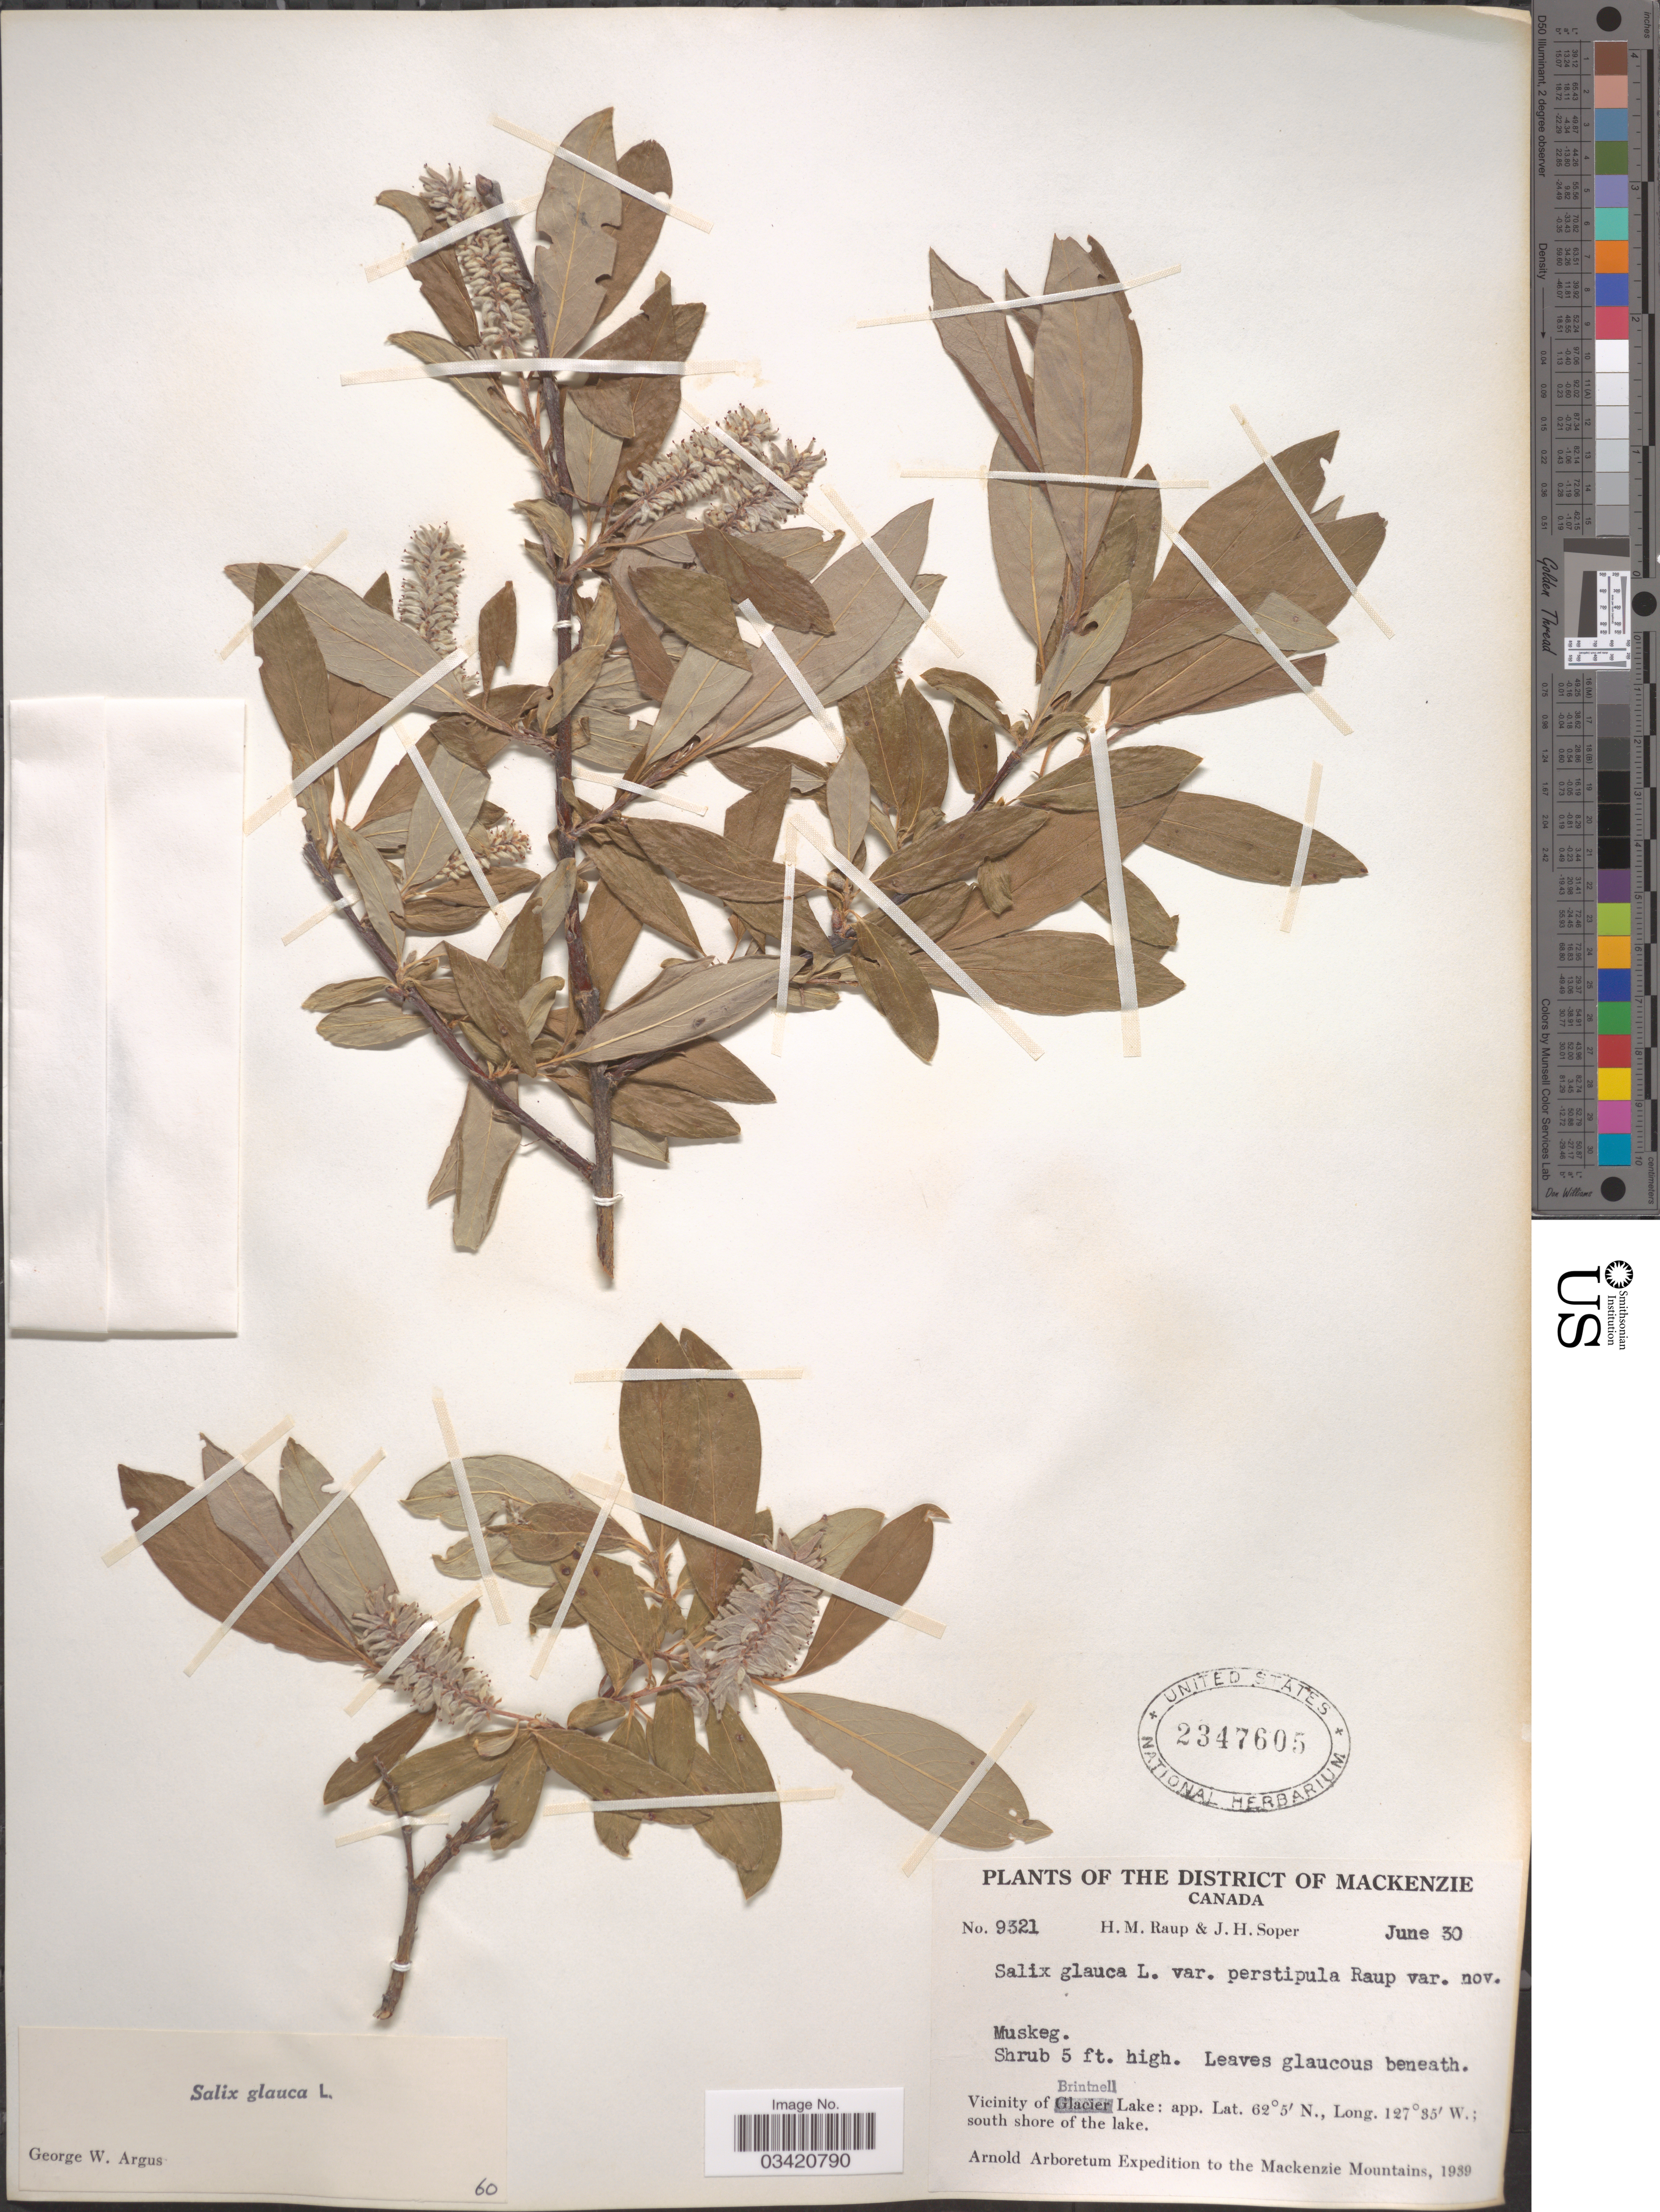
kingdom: Plantae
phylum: Tracheophyta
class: Magnoliopsida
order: Malpighiales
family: Salicaceae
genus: Salix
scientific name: Salix glauca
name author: L.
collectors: H. Raup & J. H. Soper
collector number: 9321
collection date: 1939-06-30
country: Canada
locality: District of Mackenzie. Vicinity of Brintnell Lake; south shore of the lake. Mackenzie Mountains.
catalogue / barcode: US 2347605